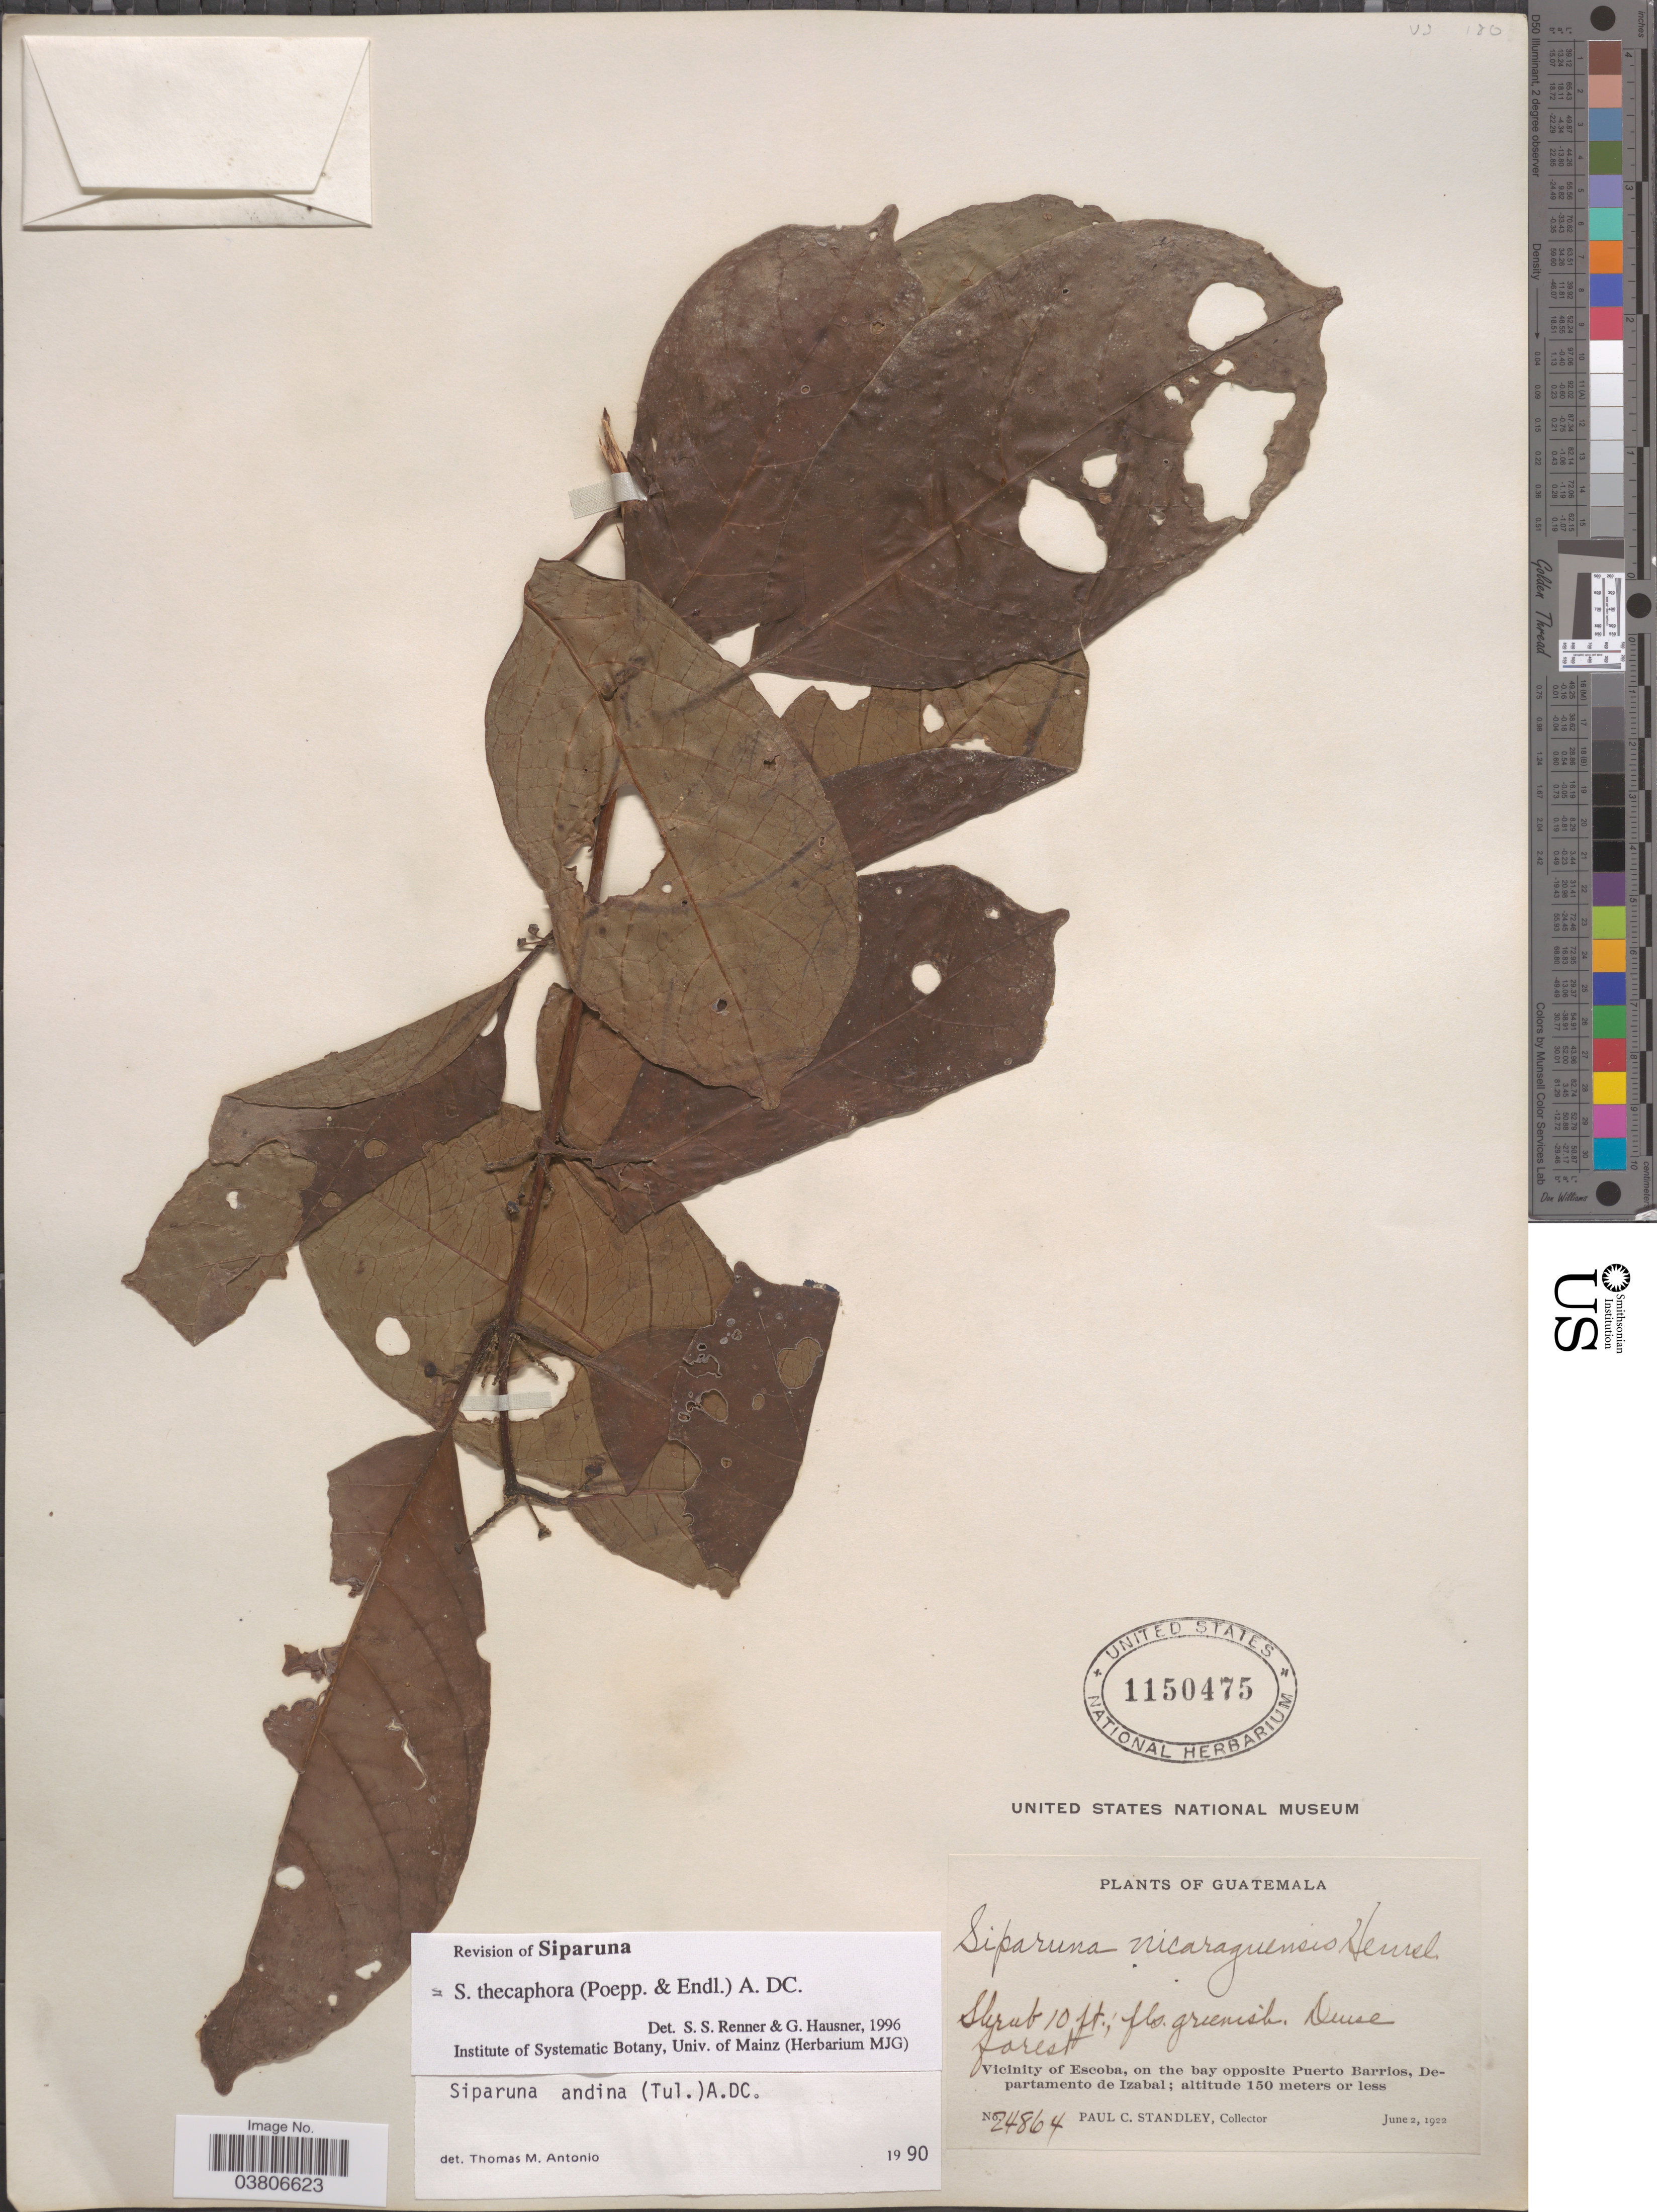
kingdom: Plantae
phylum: Tracheophyta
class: Magnoliopsida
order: Laurales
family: Siparunaceae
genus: Siparuna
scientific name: Siparuna thecaphora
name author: (Poepp. & Endl.) A. DC.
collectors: P. C. Standley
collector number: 24864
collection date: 1922-06-02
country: Guatemala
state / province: Izabal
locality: Vicinity of Escoba, on the bay opposite Puerto Barrios, Departamento de Izabal.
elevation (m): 150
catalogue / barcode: US 1150475